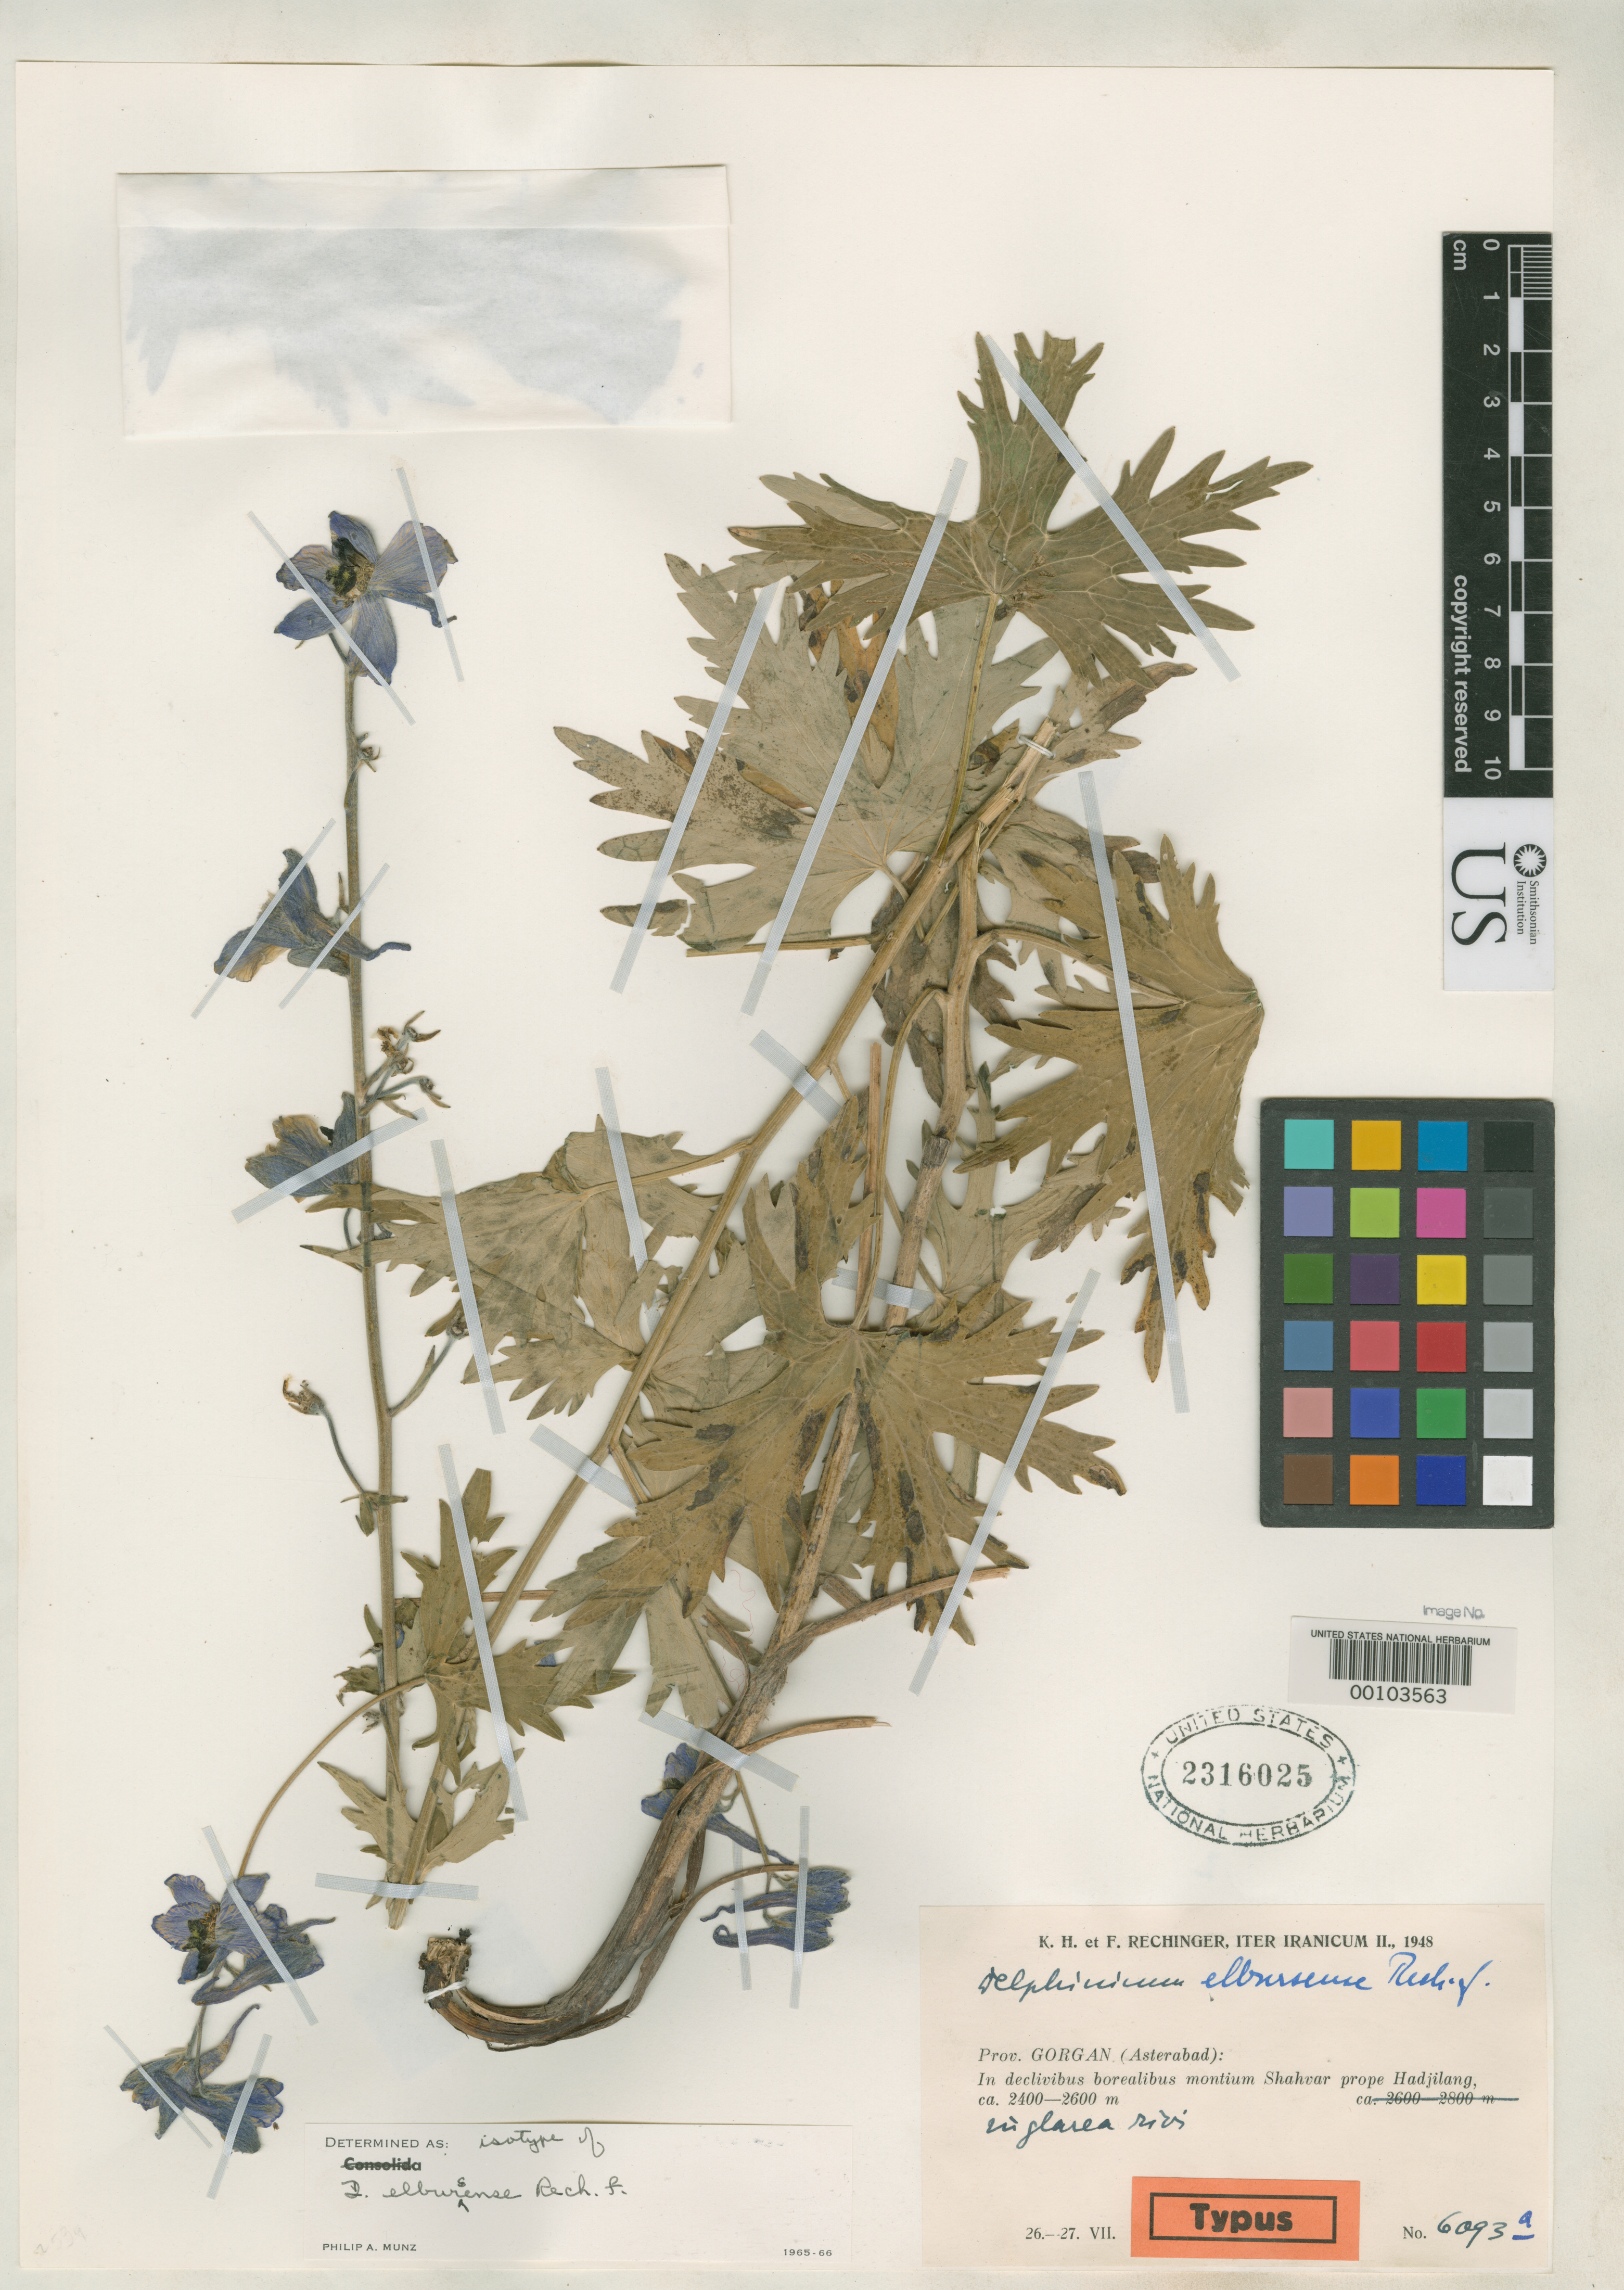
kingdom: Plantae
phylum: Tracheophyta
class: Magnoliopsida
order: Ranunculales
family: Ranunculaceae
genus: Delphinium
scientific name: Delphinium elbursense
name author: Rech. f.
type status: Isotype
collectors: K. H. Rechinger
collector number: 6093 a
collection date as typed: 27 Jul 1948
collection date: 1948-07-27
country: Iran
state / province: Mazandaran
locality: Hadjilang.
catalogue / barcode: US 2316025